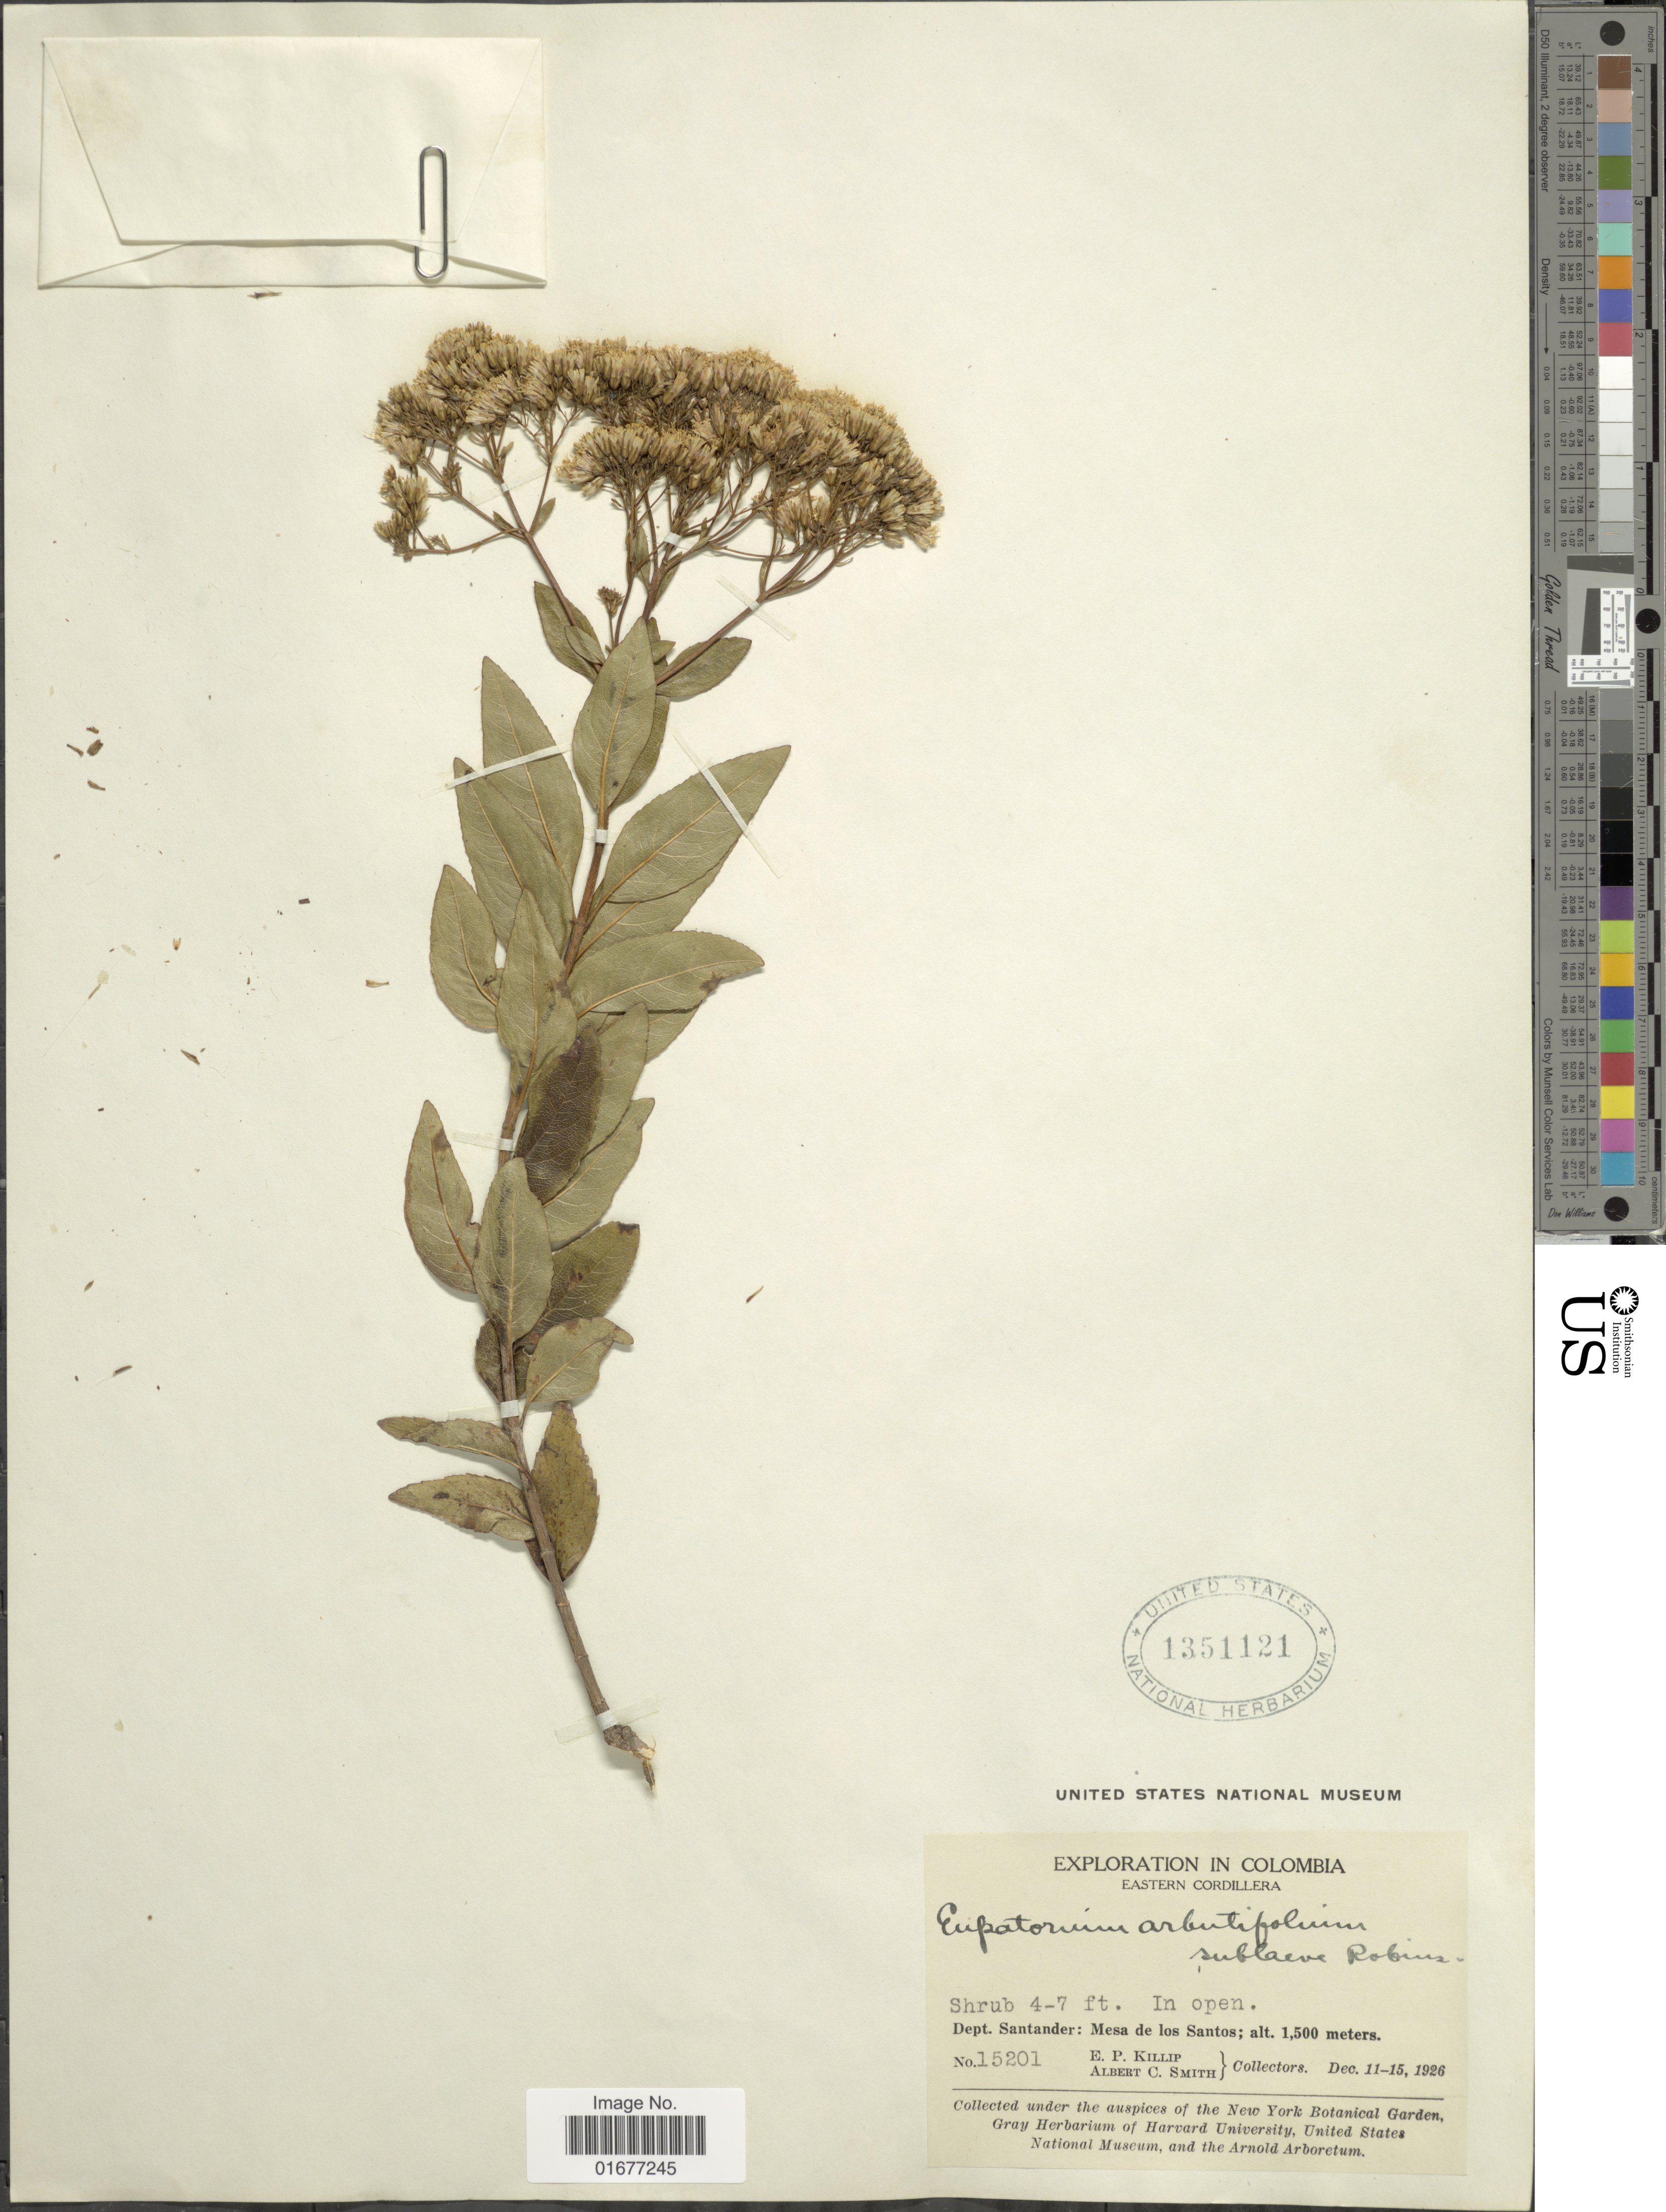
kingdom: Plantae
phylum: Tracheophyta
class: Magnoliopsida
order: Asterales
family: Asteraceae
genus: Ageratina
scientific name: Ageratina arbutifolia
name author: (Benth.) R.M. King & H. Rob.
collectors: E. P. Killip & A. C. Smith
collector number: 15201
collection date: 1926-12-11/1926-12-15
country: Colombia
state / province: Santander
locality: Mesa de los Santos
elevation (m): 1500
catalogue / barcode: US 1351121